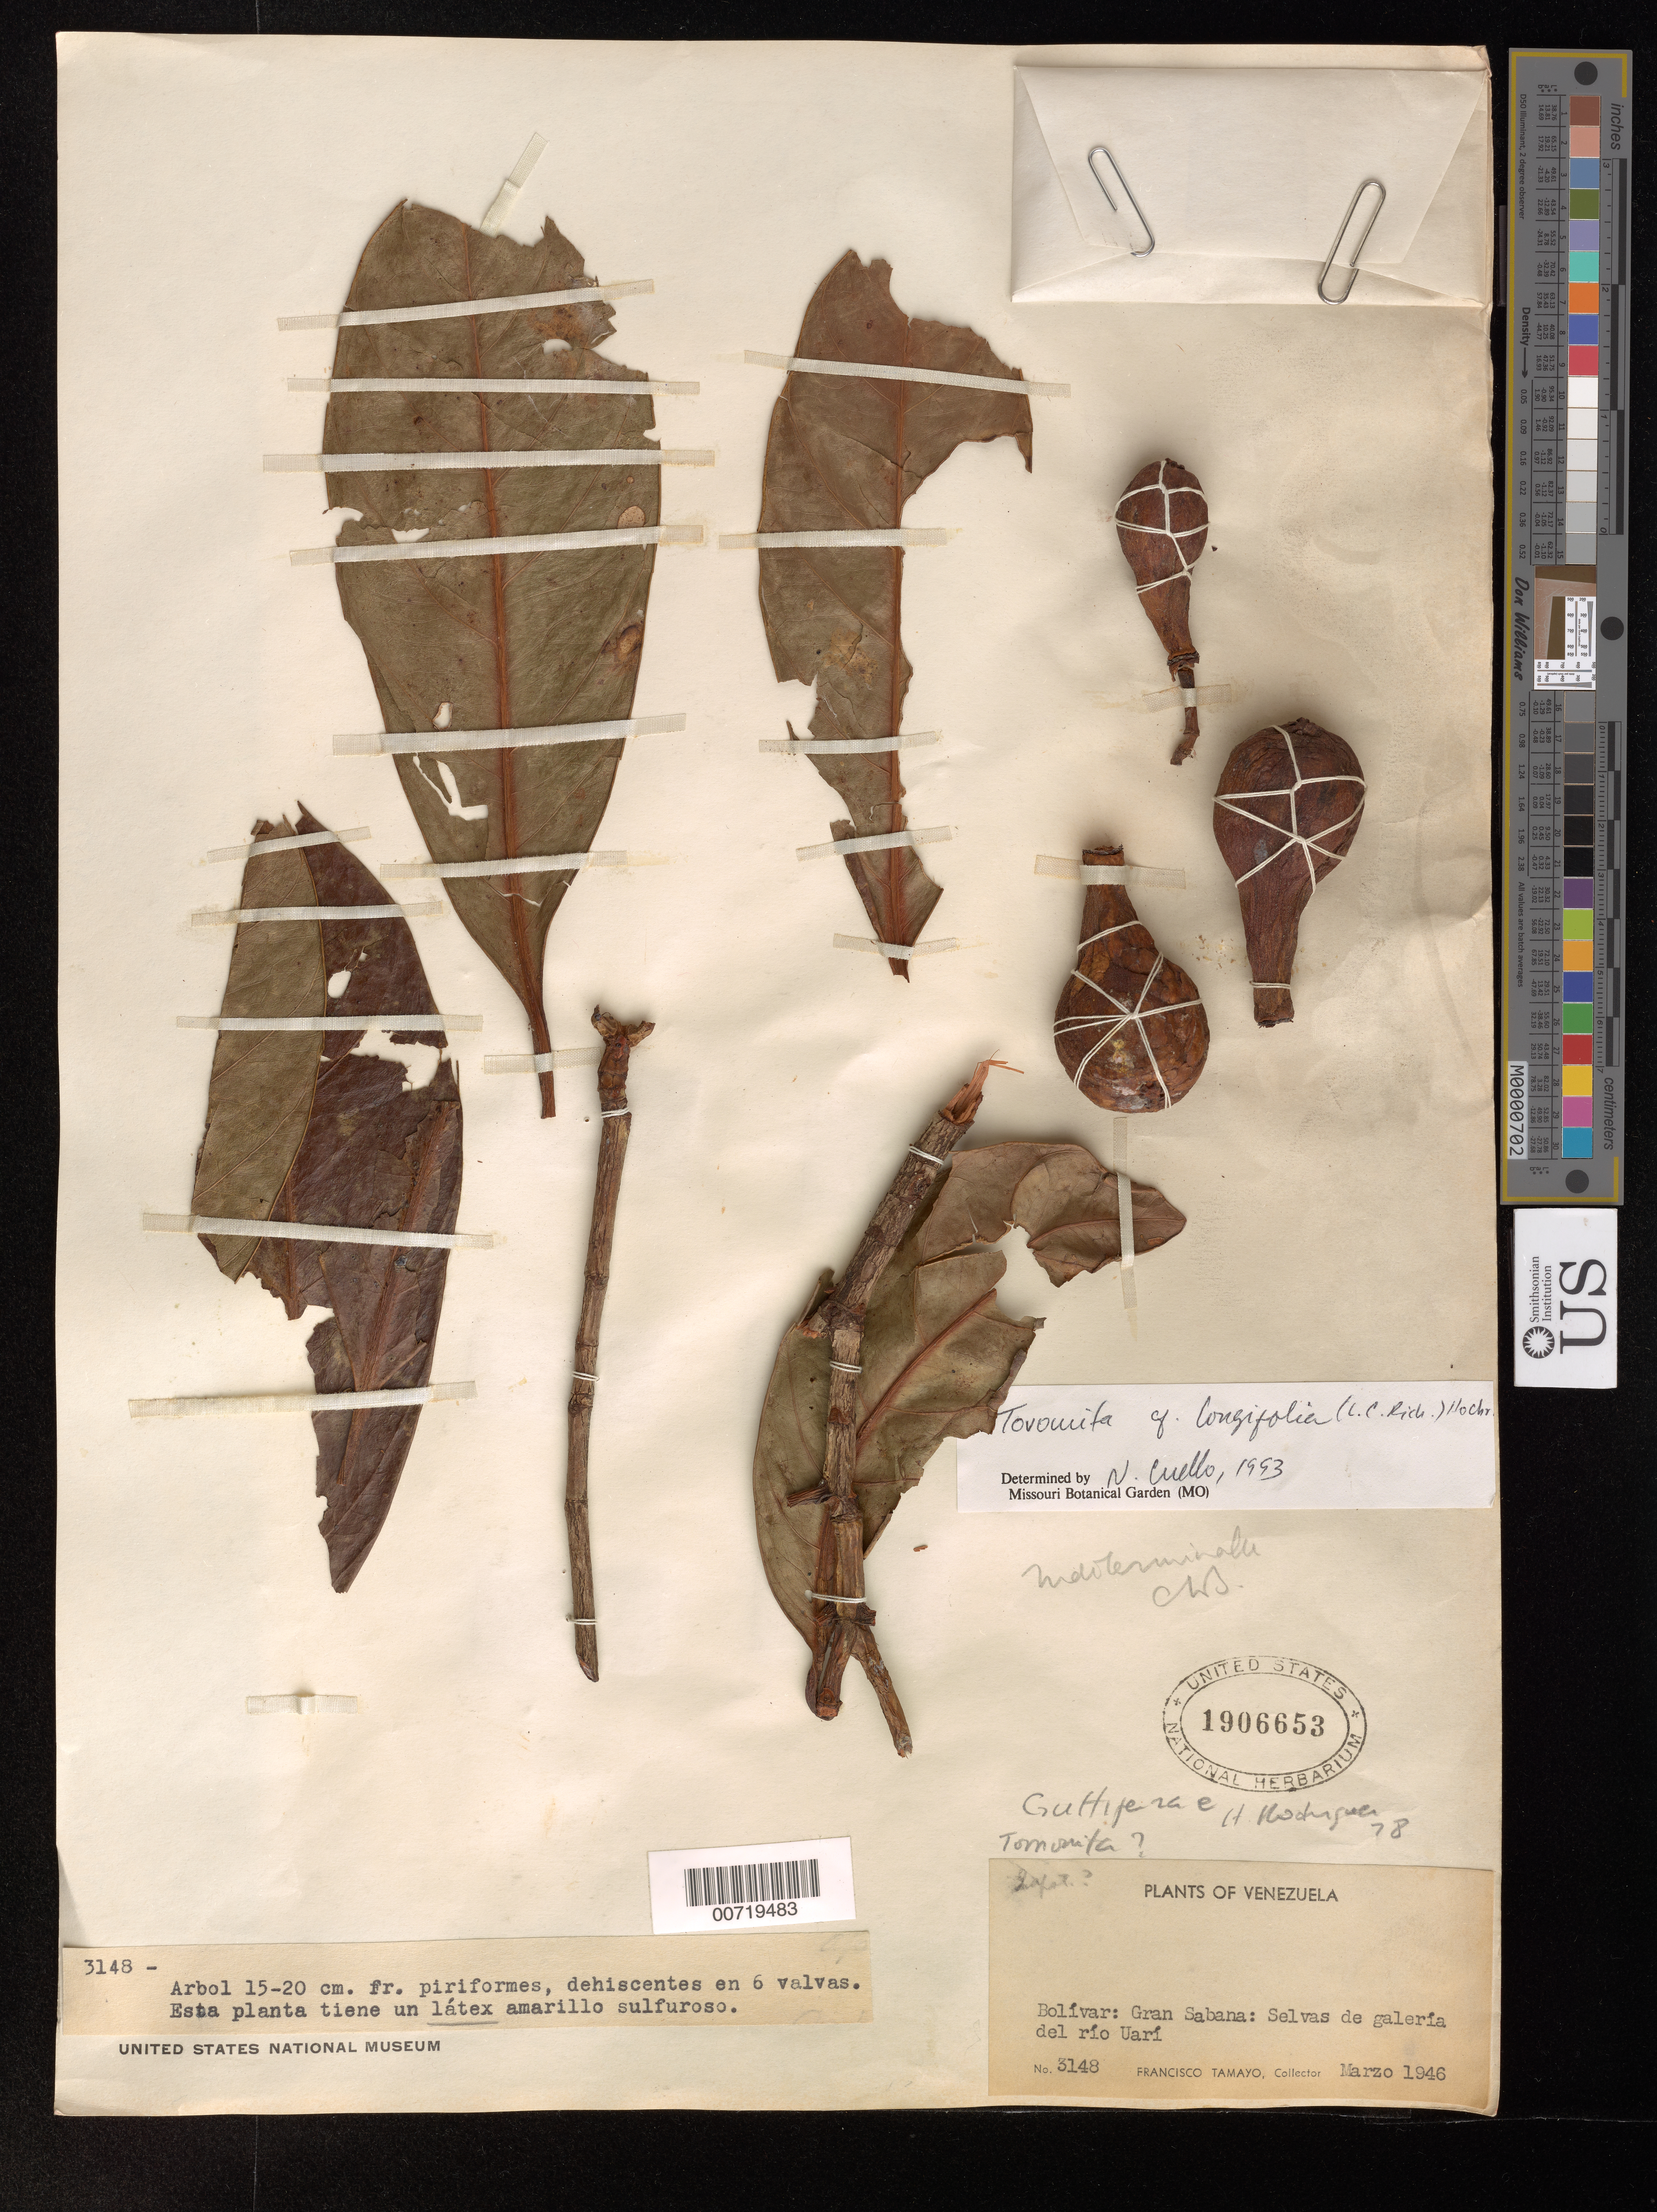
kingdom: Plantae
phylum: Tracheophyta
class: Magnoliopsida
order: Malpighiales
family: Clusiaceae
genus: Tovomita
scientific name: Tovomita longifolia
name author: (Rich.) Hochr.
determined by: Cuello, Nidia L.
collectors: F. Tamayo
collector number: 3148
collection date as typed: Mar-46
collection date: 1946-03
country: Venezuela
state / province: Bolívar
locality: Gran Sabana, Río Uarí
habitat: Gallery forest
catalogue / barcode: US 1906653